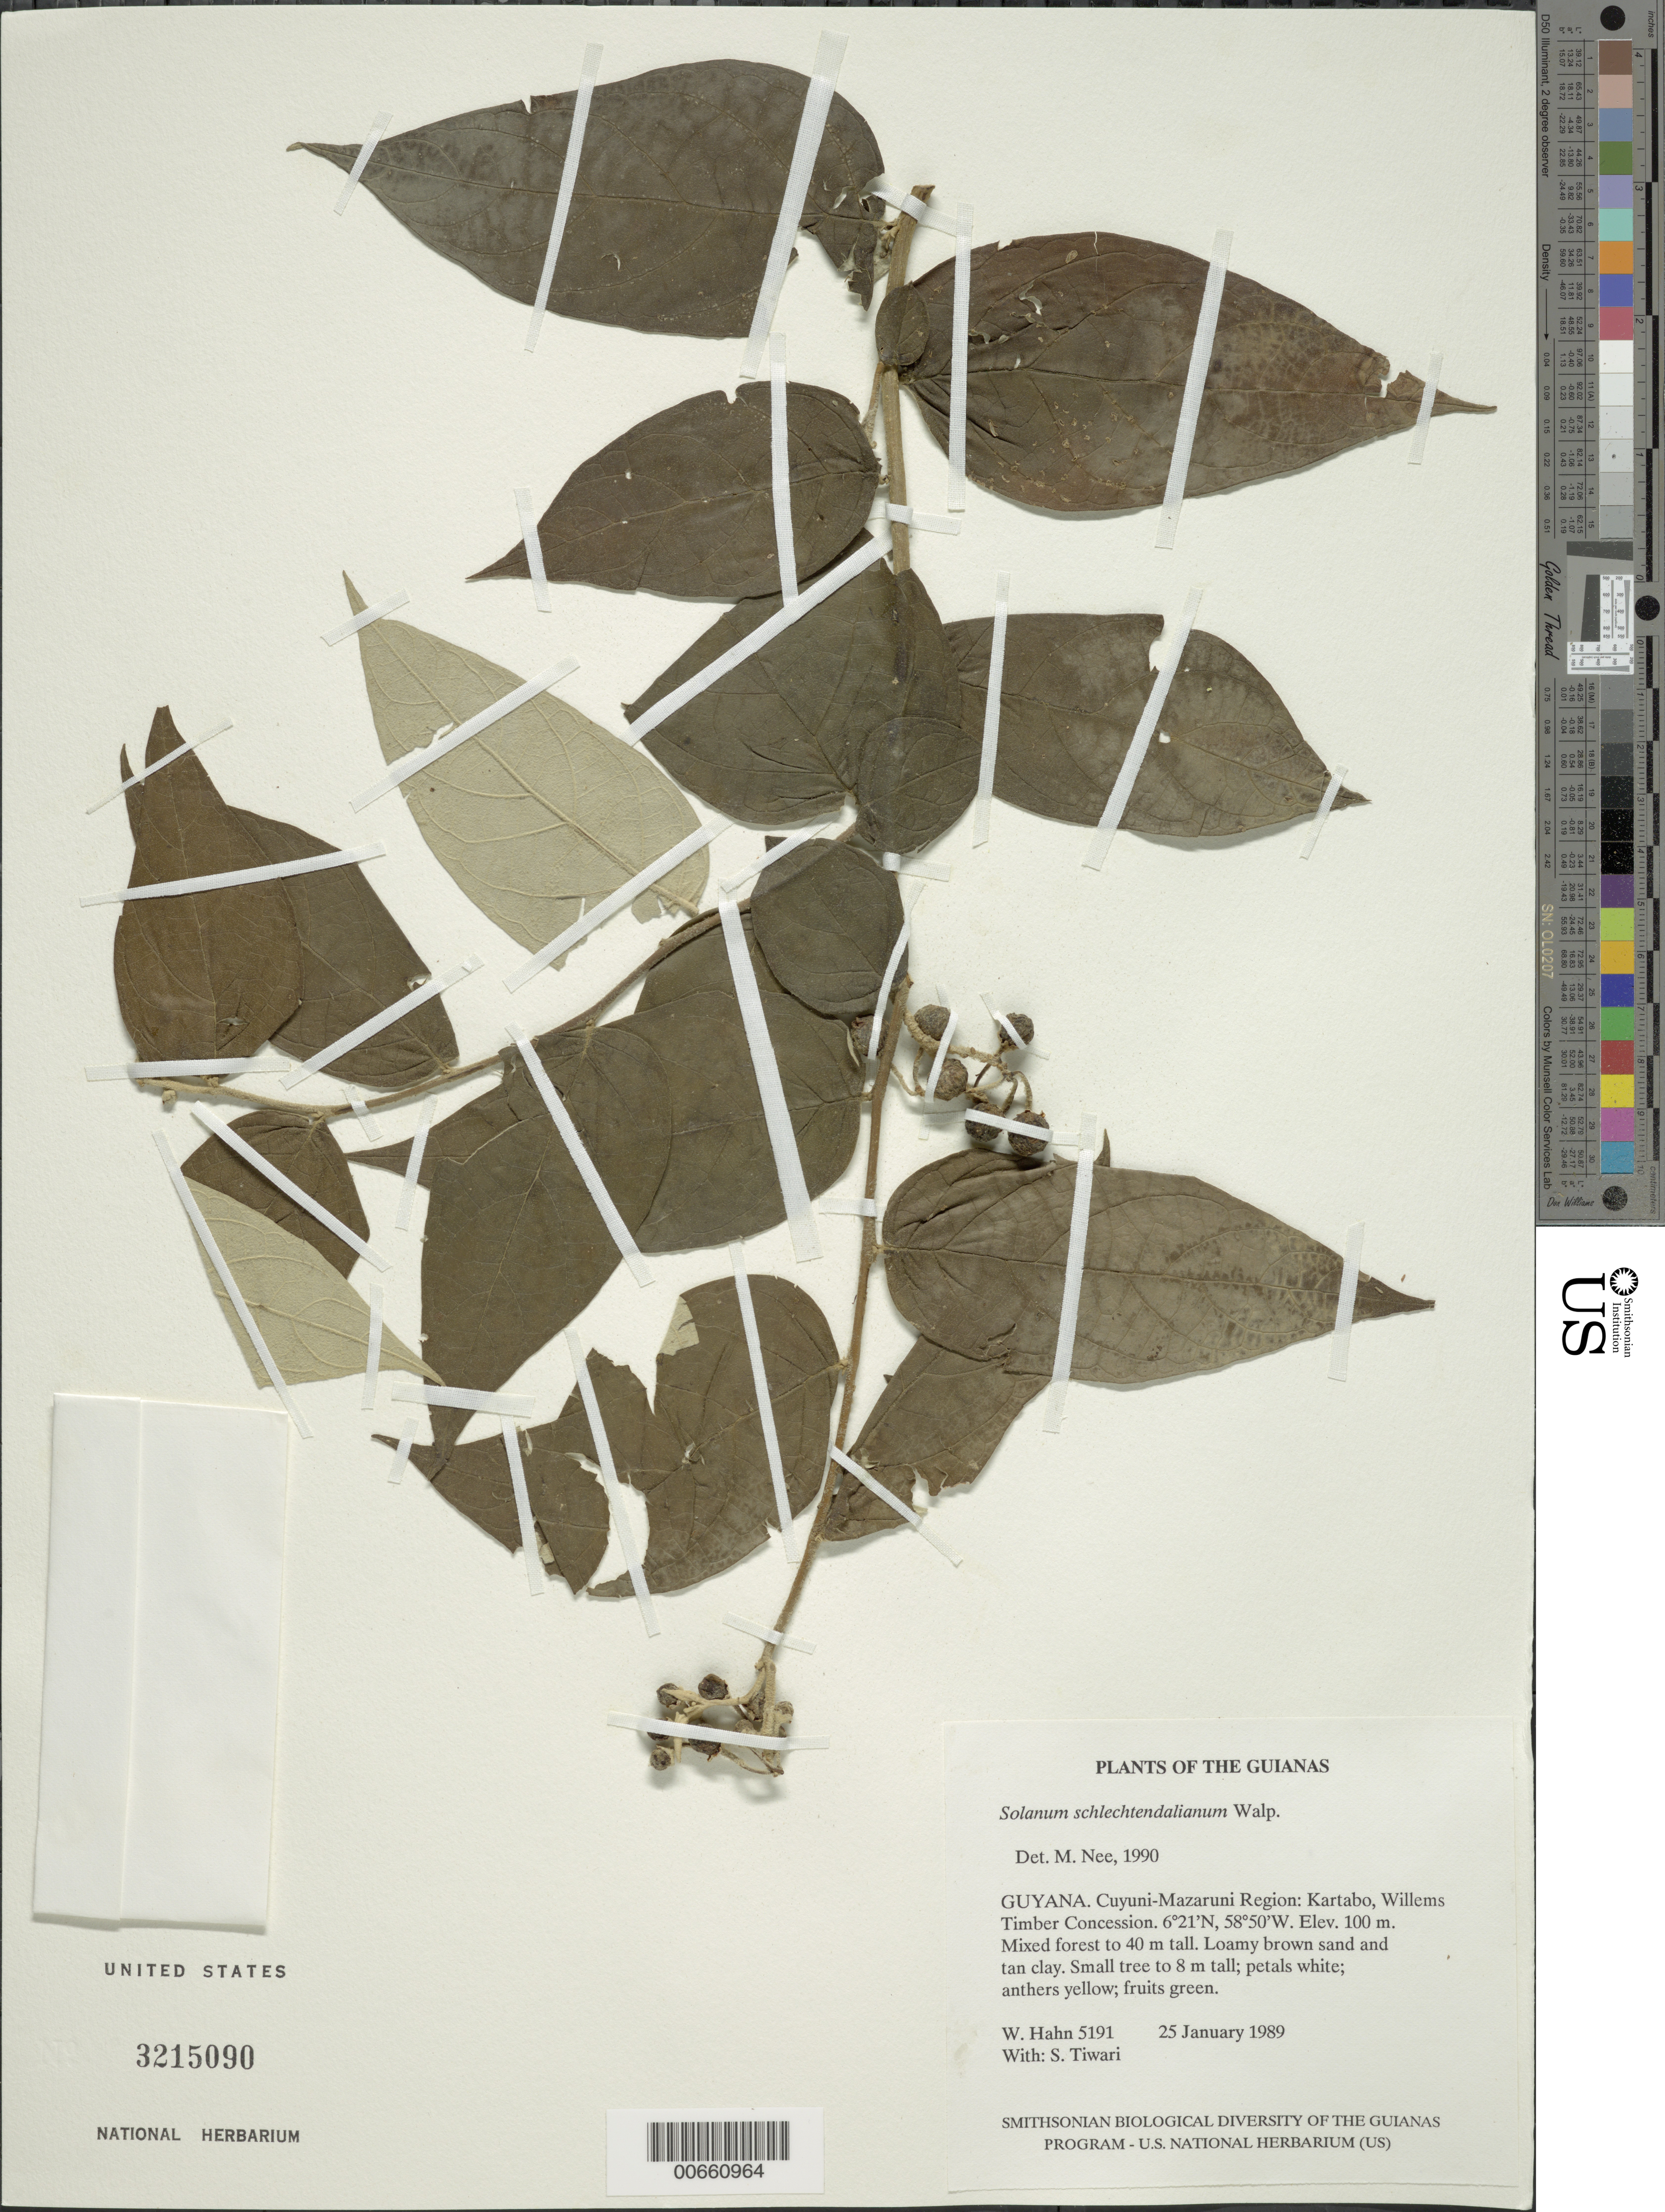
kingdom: Plantae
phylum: Tracheophyta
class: Magnoliopsida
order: Solanales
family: Solanaceae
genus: Solanum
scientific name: Solanum schlechtendalianum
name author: Walp.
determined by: Nee, Michael H.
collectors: W. Hahn & S. Tiwari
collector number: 5191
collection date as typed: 1 Jan 1989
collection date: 1989-01-01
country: Guyana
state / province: Cuyuni-Mazaruni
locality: Kartabo, Willems Timber concession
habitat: Mixed forest to 40 m tall. Loamy brown sand and tan clay.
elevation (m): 100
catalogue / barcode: US 3215090